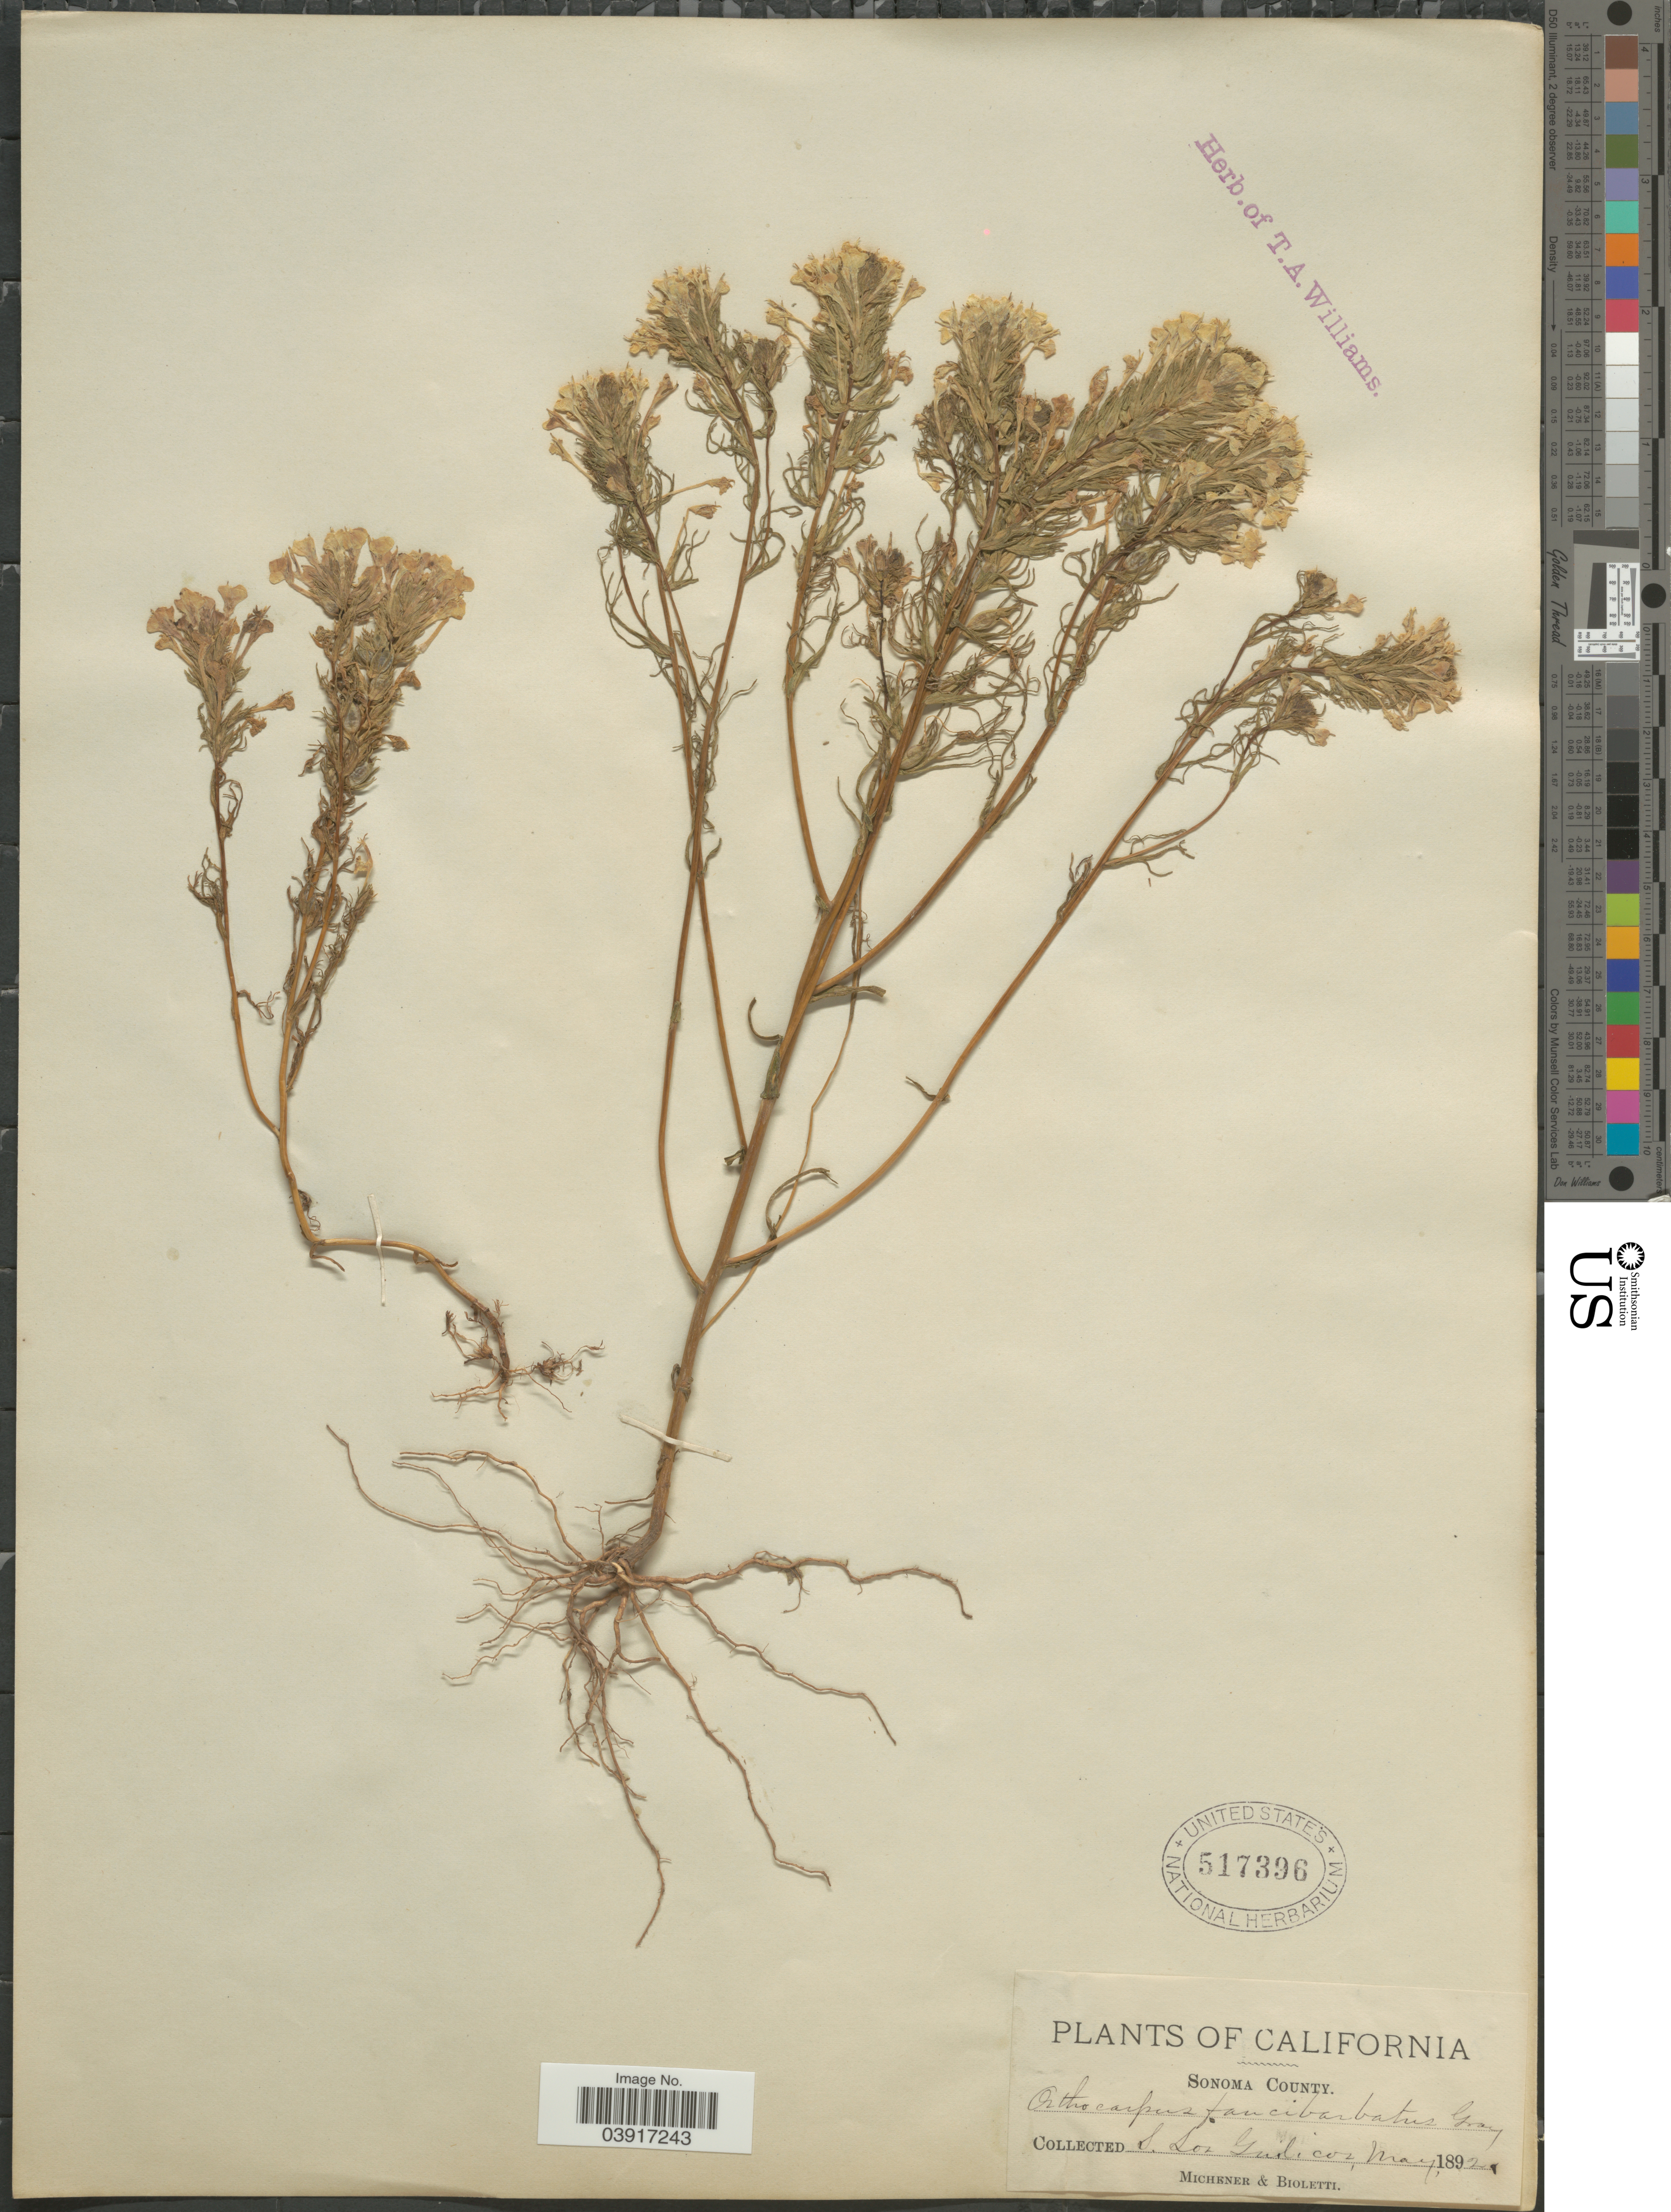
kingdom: Plantae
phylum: Tracheophyta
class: Magnoliopsida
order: Lamiales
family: Orobanchaceae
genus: Orthocarpus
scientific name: Orthocarpus faucibarbatus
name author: A. Gray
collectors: -. Michener & -- Bioletti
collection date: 1892-05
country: United States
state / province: California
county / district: Sonoma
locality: Sonoma County. S. Los Guilicos.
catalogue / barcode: US 517396